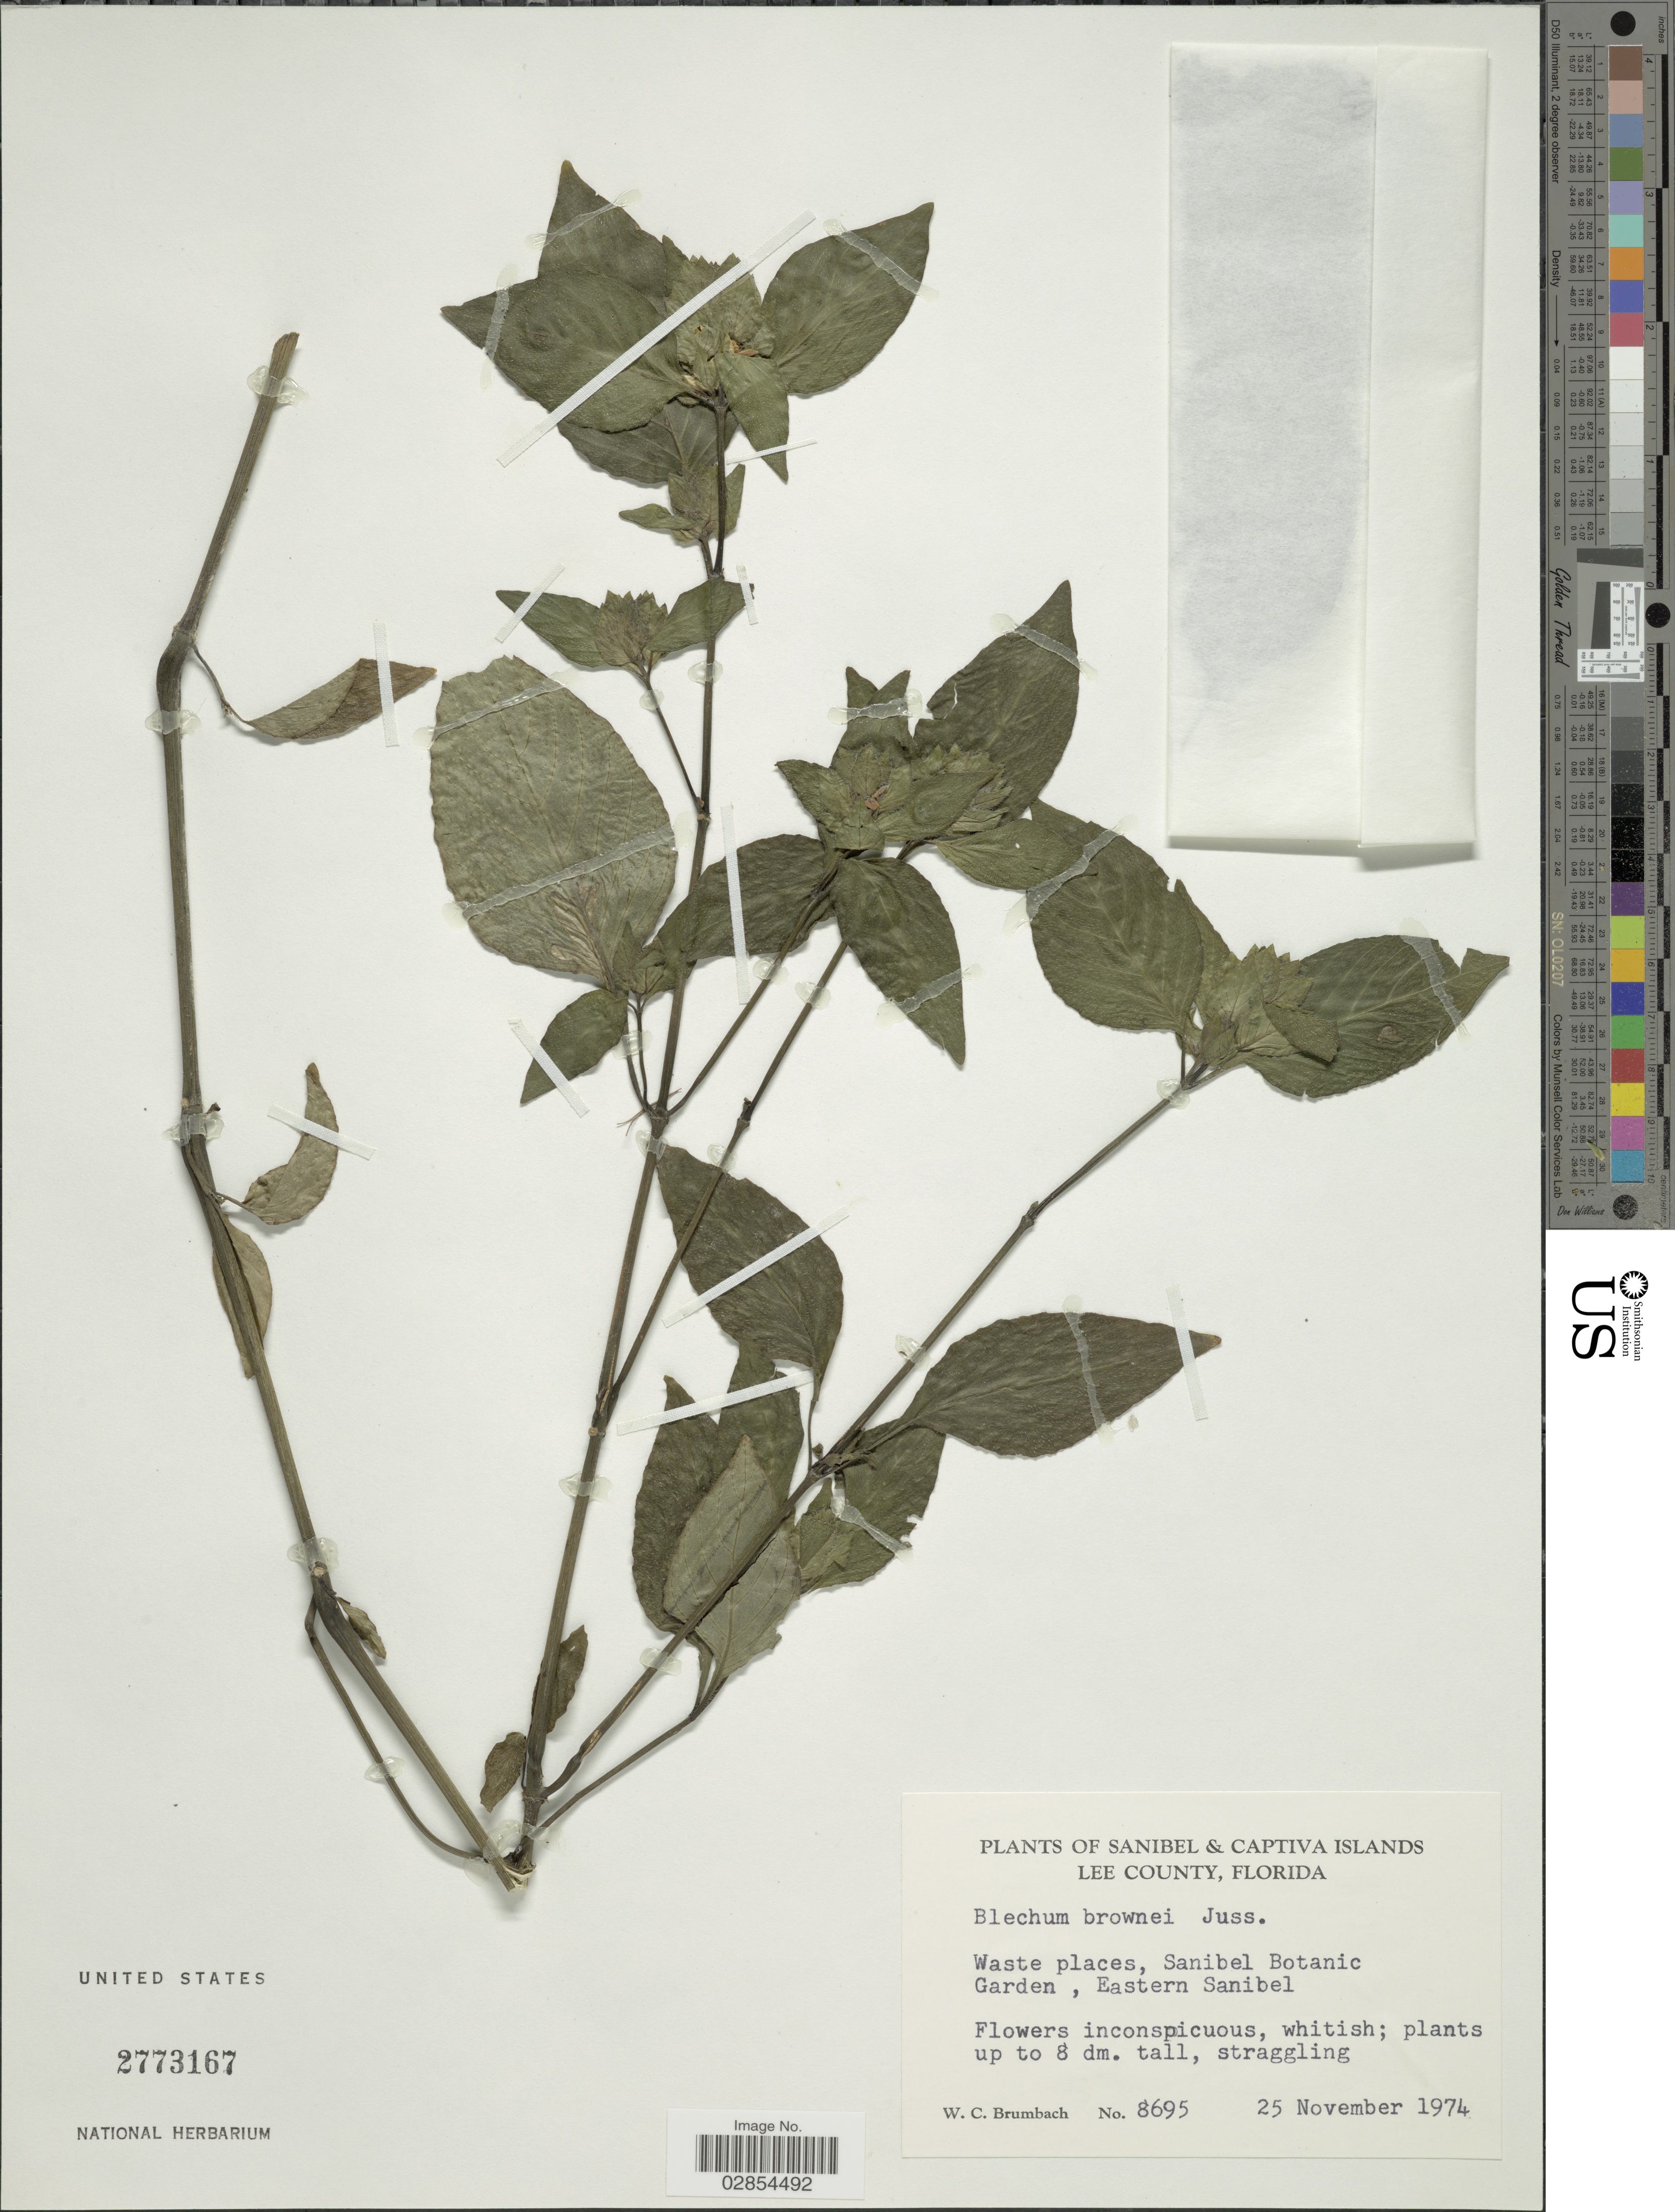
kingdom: Plantae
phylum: Tracheophyta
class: Magnoliopsida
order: Lamiales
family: Acanthaceae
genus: Blechum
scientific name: Blechum brownei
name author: Juss.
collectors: W. C. Brumbach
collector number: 8695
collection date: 1974-11-25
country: United States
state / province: Florida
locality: Sanibel & Captiva Islands. Lee County. Sanibel Botanic Garden, Eastern Sanibel.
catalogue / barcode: US 2773167